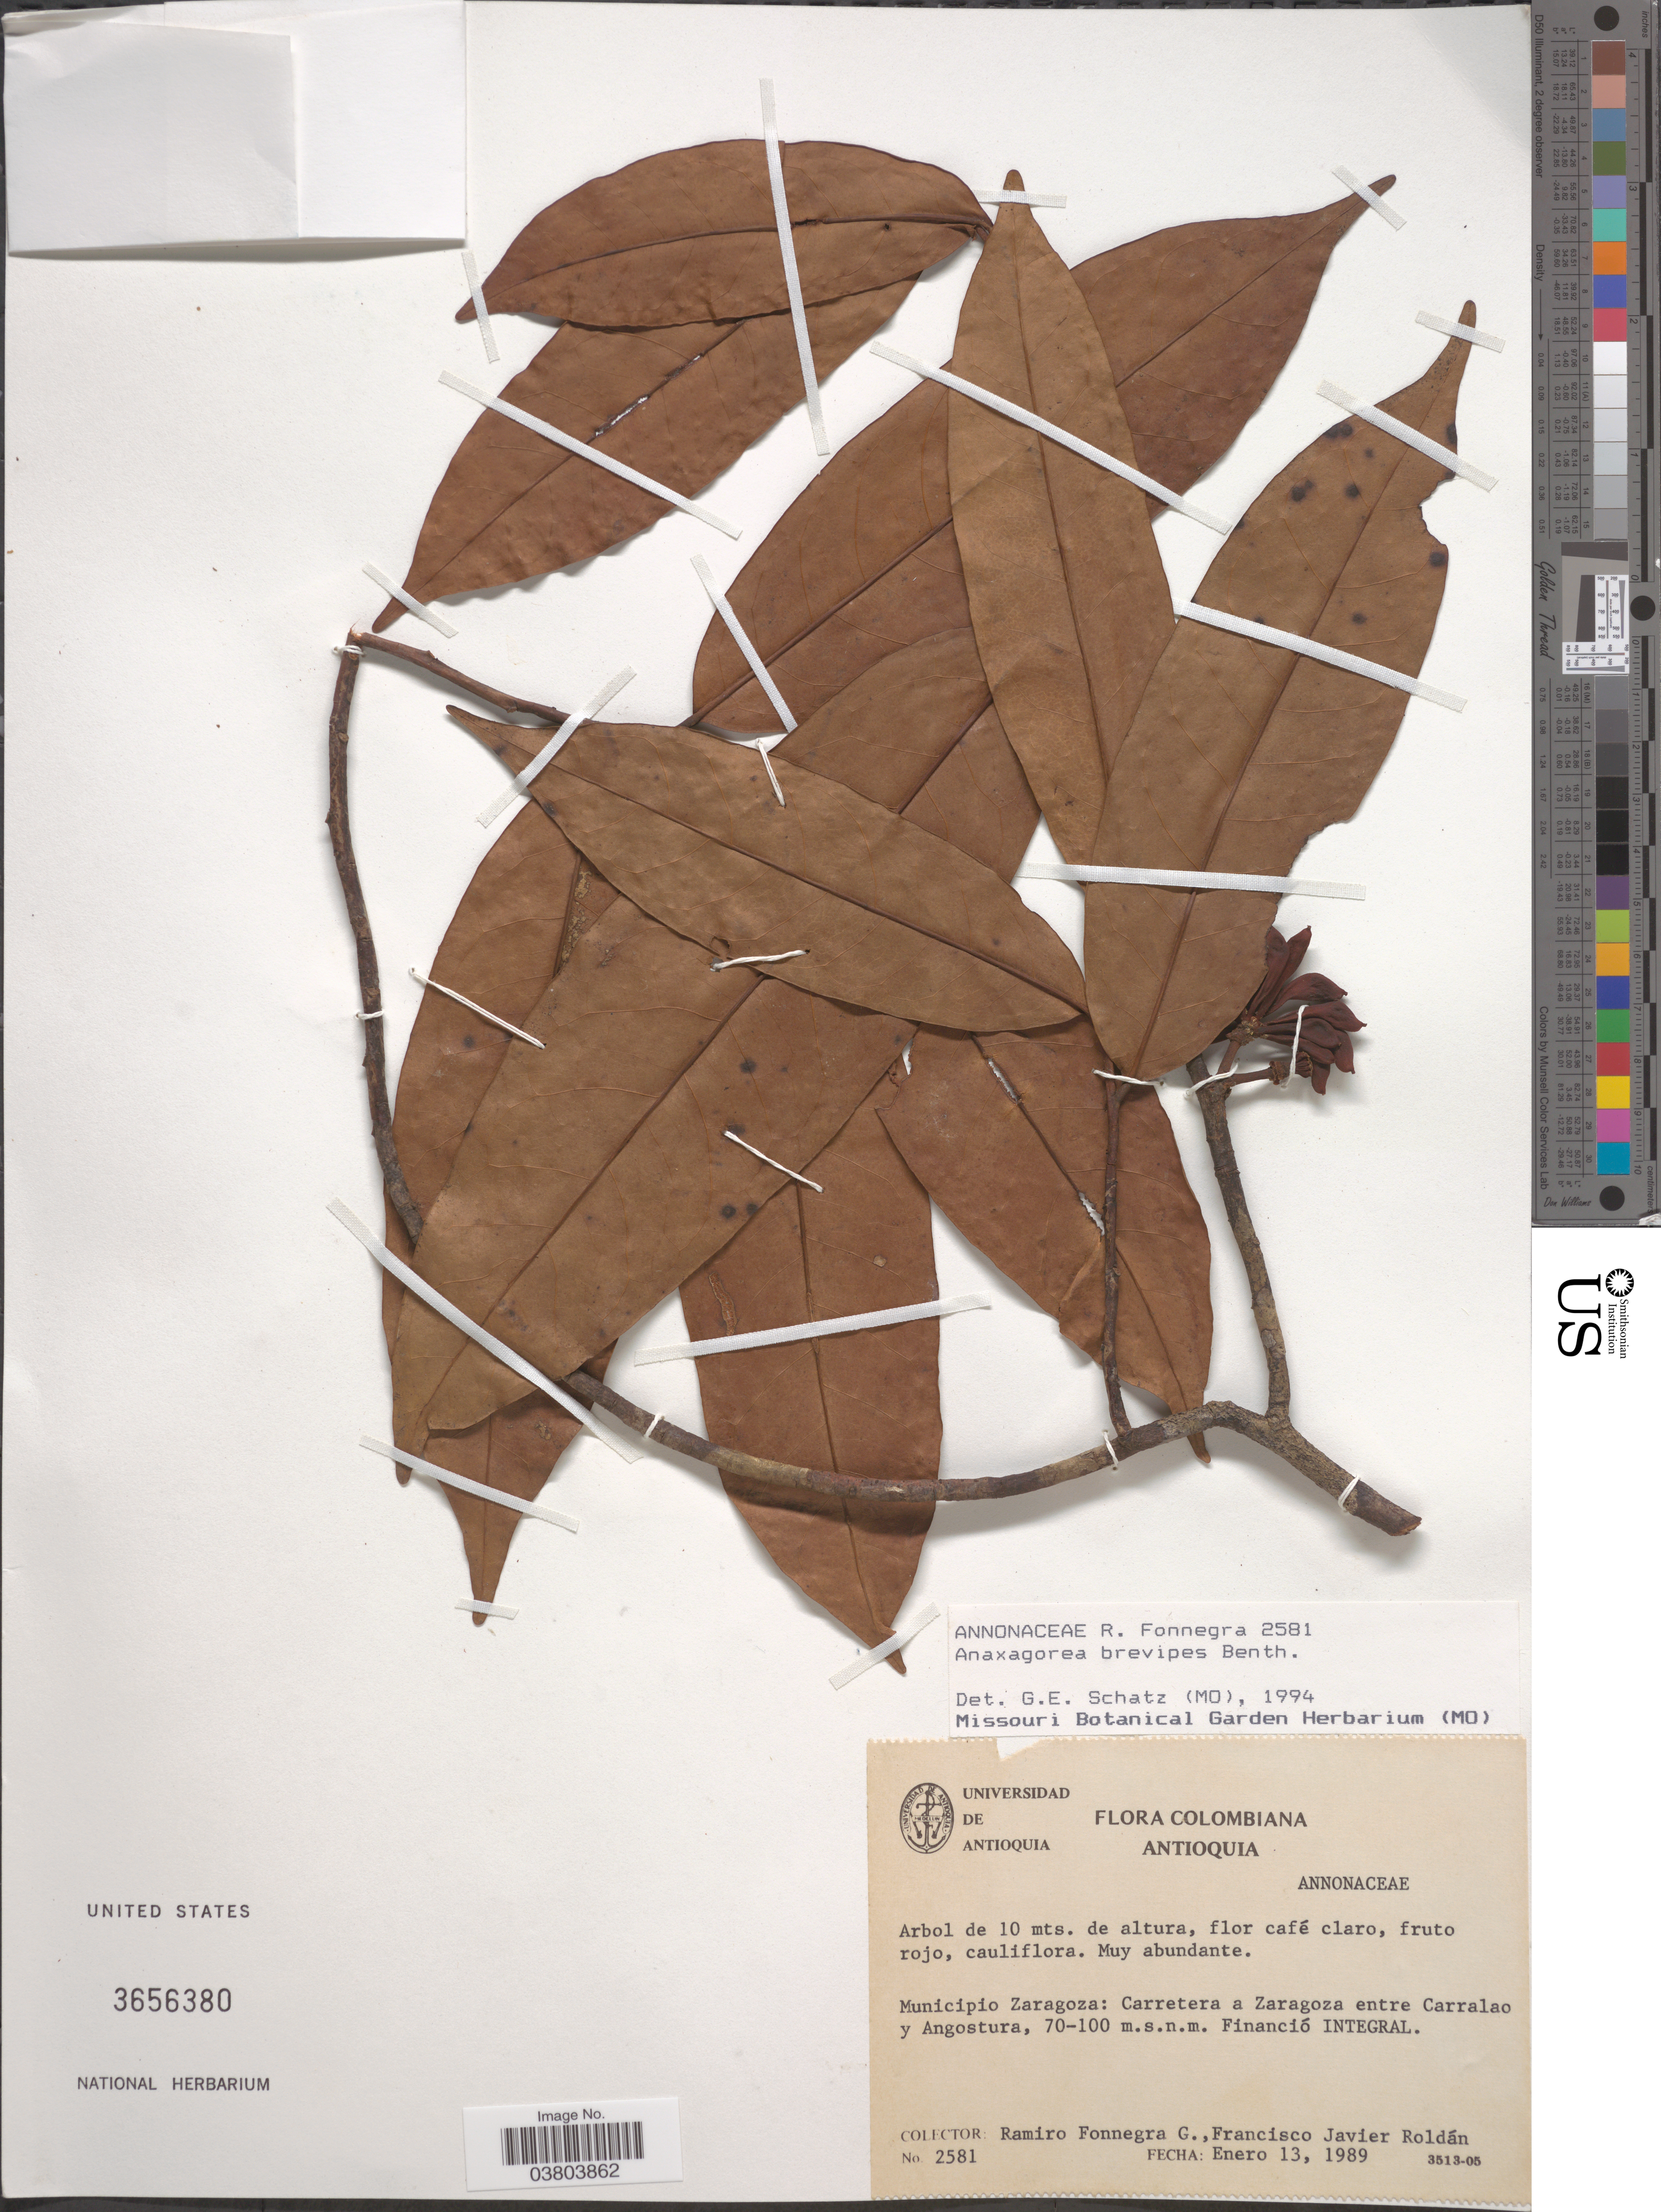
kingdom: Plantae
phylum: Tracheophyta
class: Magnoliopsida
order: Magnoliales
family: Annonaceae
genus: Anaxagorea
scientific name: Anaxagorea brevipes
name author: Benth.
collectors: R. Fonnegra G. & F. J. Roldán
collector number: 2581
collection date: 1989-01-13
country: Colombia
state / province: Antioquia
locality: Municipio Zaragoza: Carretera a Zaragoza entre Carralao y Angostura.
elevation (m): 70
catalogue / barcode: US 3656380